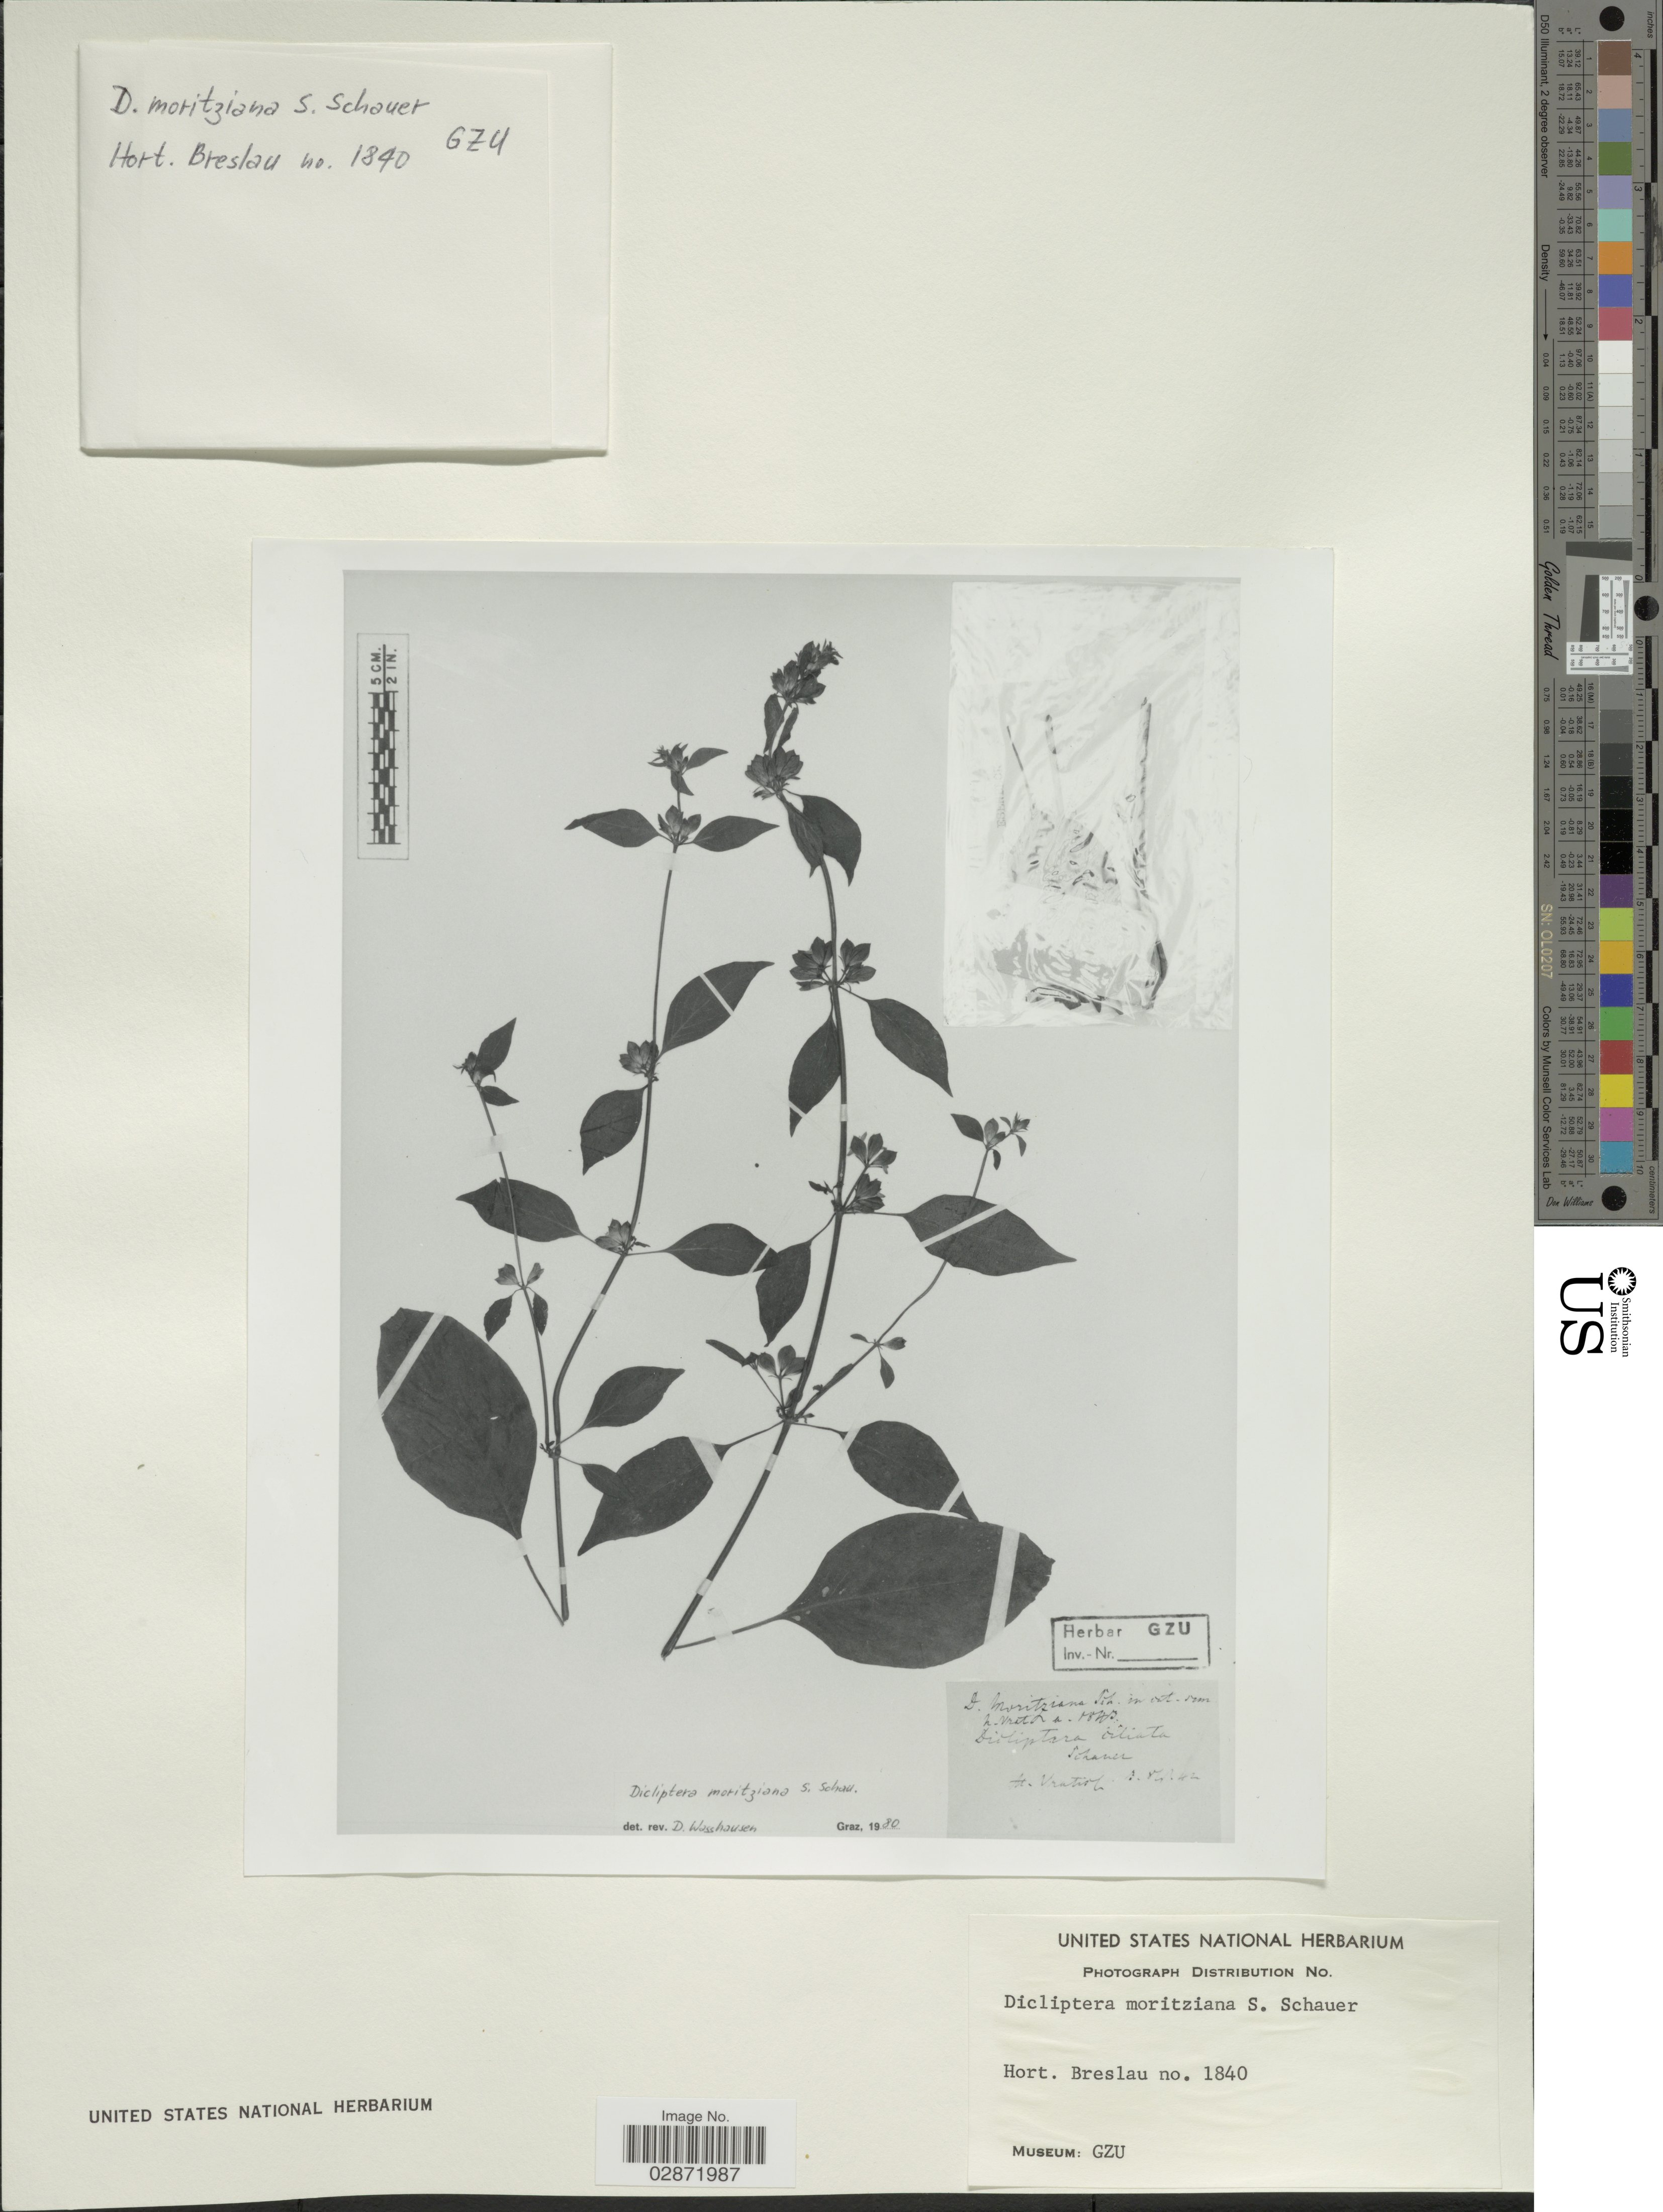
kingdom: Plantae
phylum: Tracheophyta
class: Magnoliopsida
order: Lamiales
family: Acanthaceae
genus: Dicliptera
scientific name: Dicliptera moritziana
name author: S. Schauer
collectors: ex herb. United States National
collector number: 1840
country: Poland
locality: Hort. Breslau.